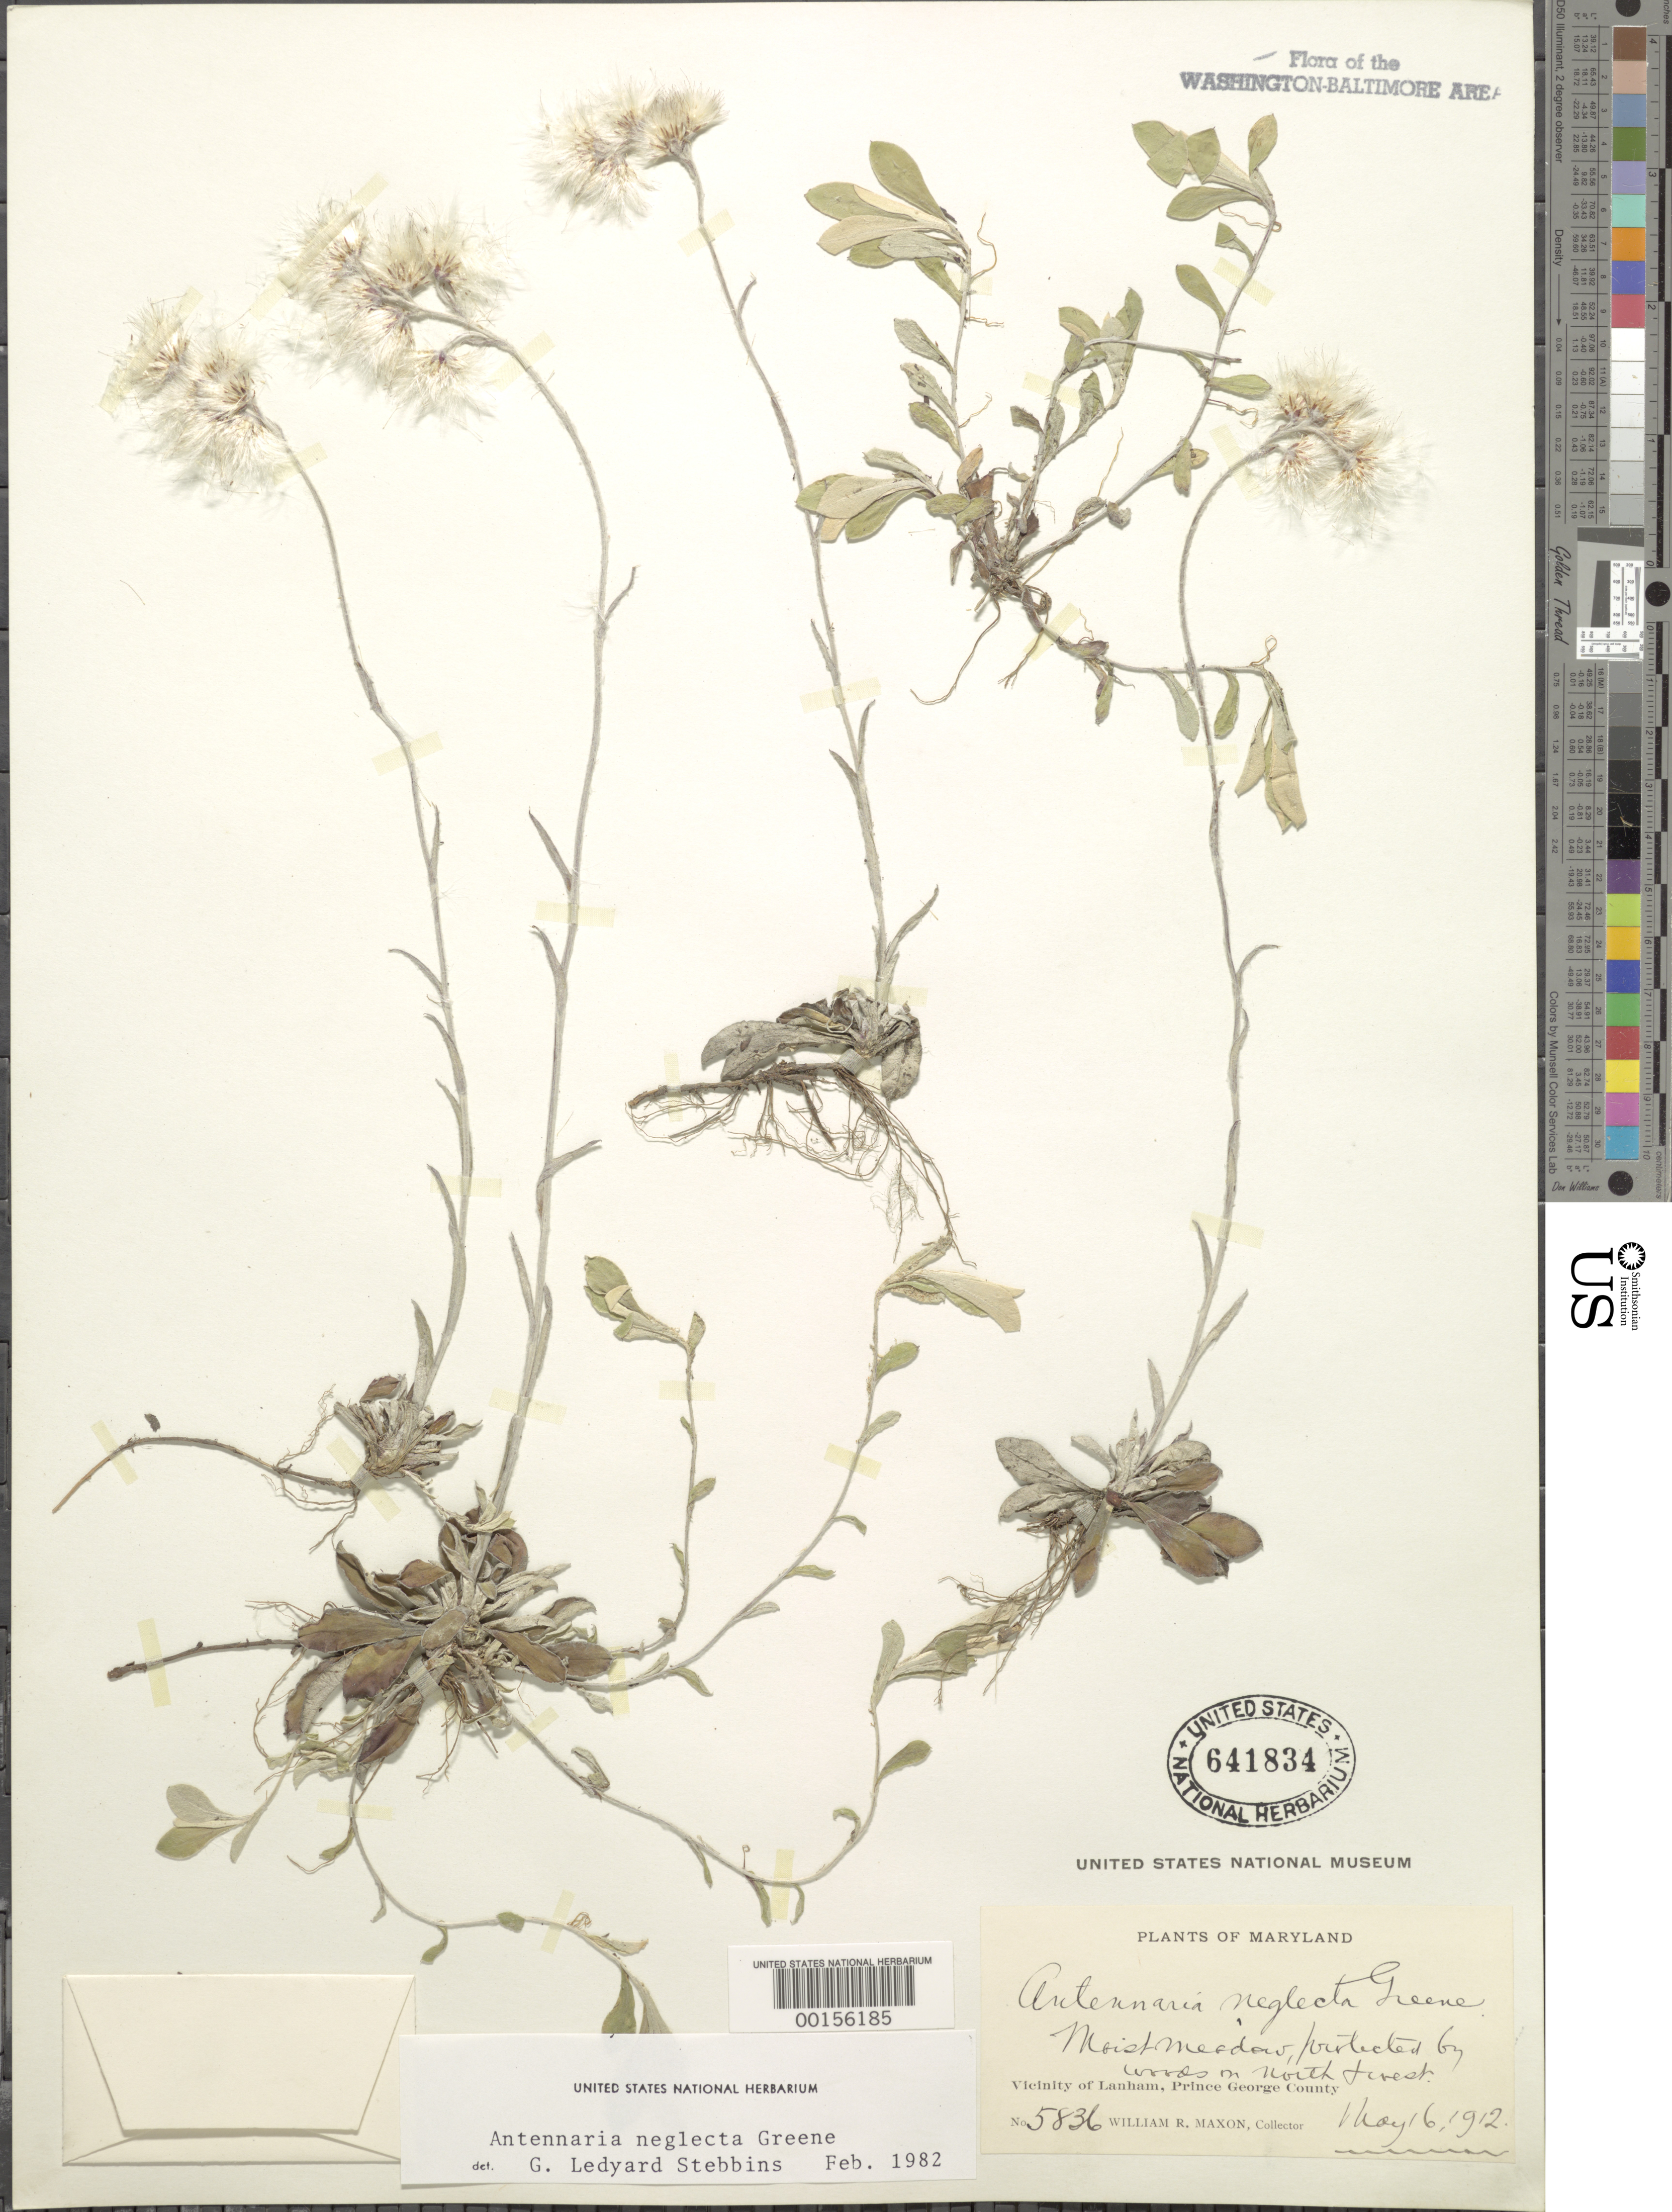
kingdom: Plantae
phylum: Tracheophyta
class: Magnoliopsida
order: Asterales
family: Asteraceae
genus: Antennaria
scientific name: Antennaria neglecta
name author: Greene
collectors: W. R. Maxon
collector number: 5836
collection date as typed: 16 May 1912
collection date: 1912-05-16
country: United States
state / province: Maryland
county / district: Prince George's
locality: Lanham vicinity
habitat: Moist meadow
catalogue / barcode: US 641834